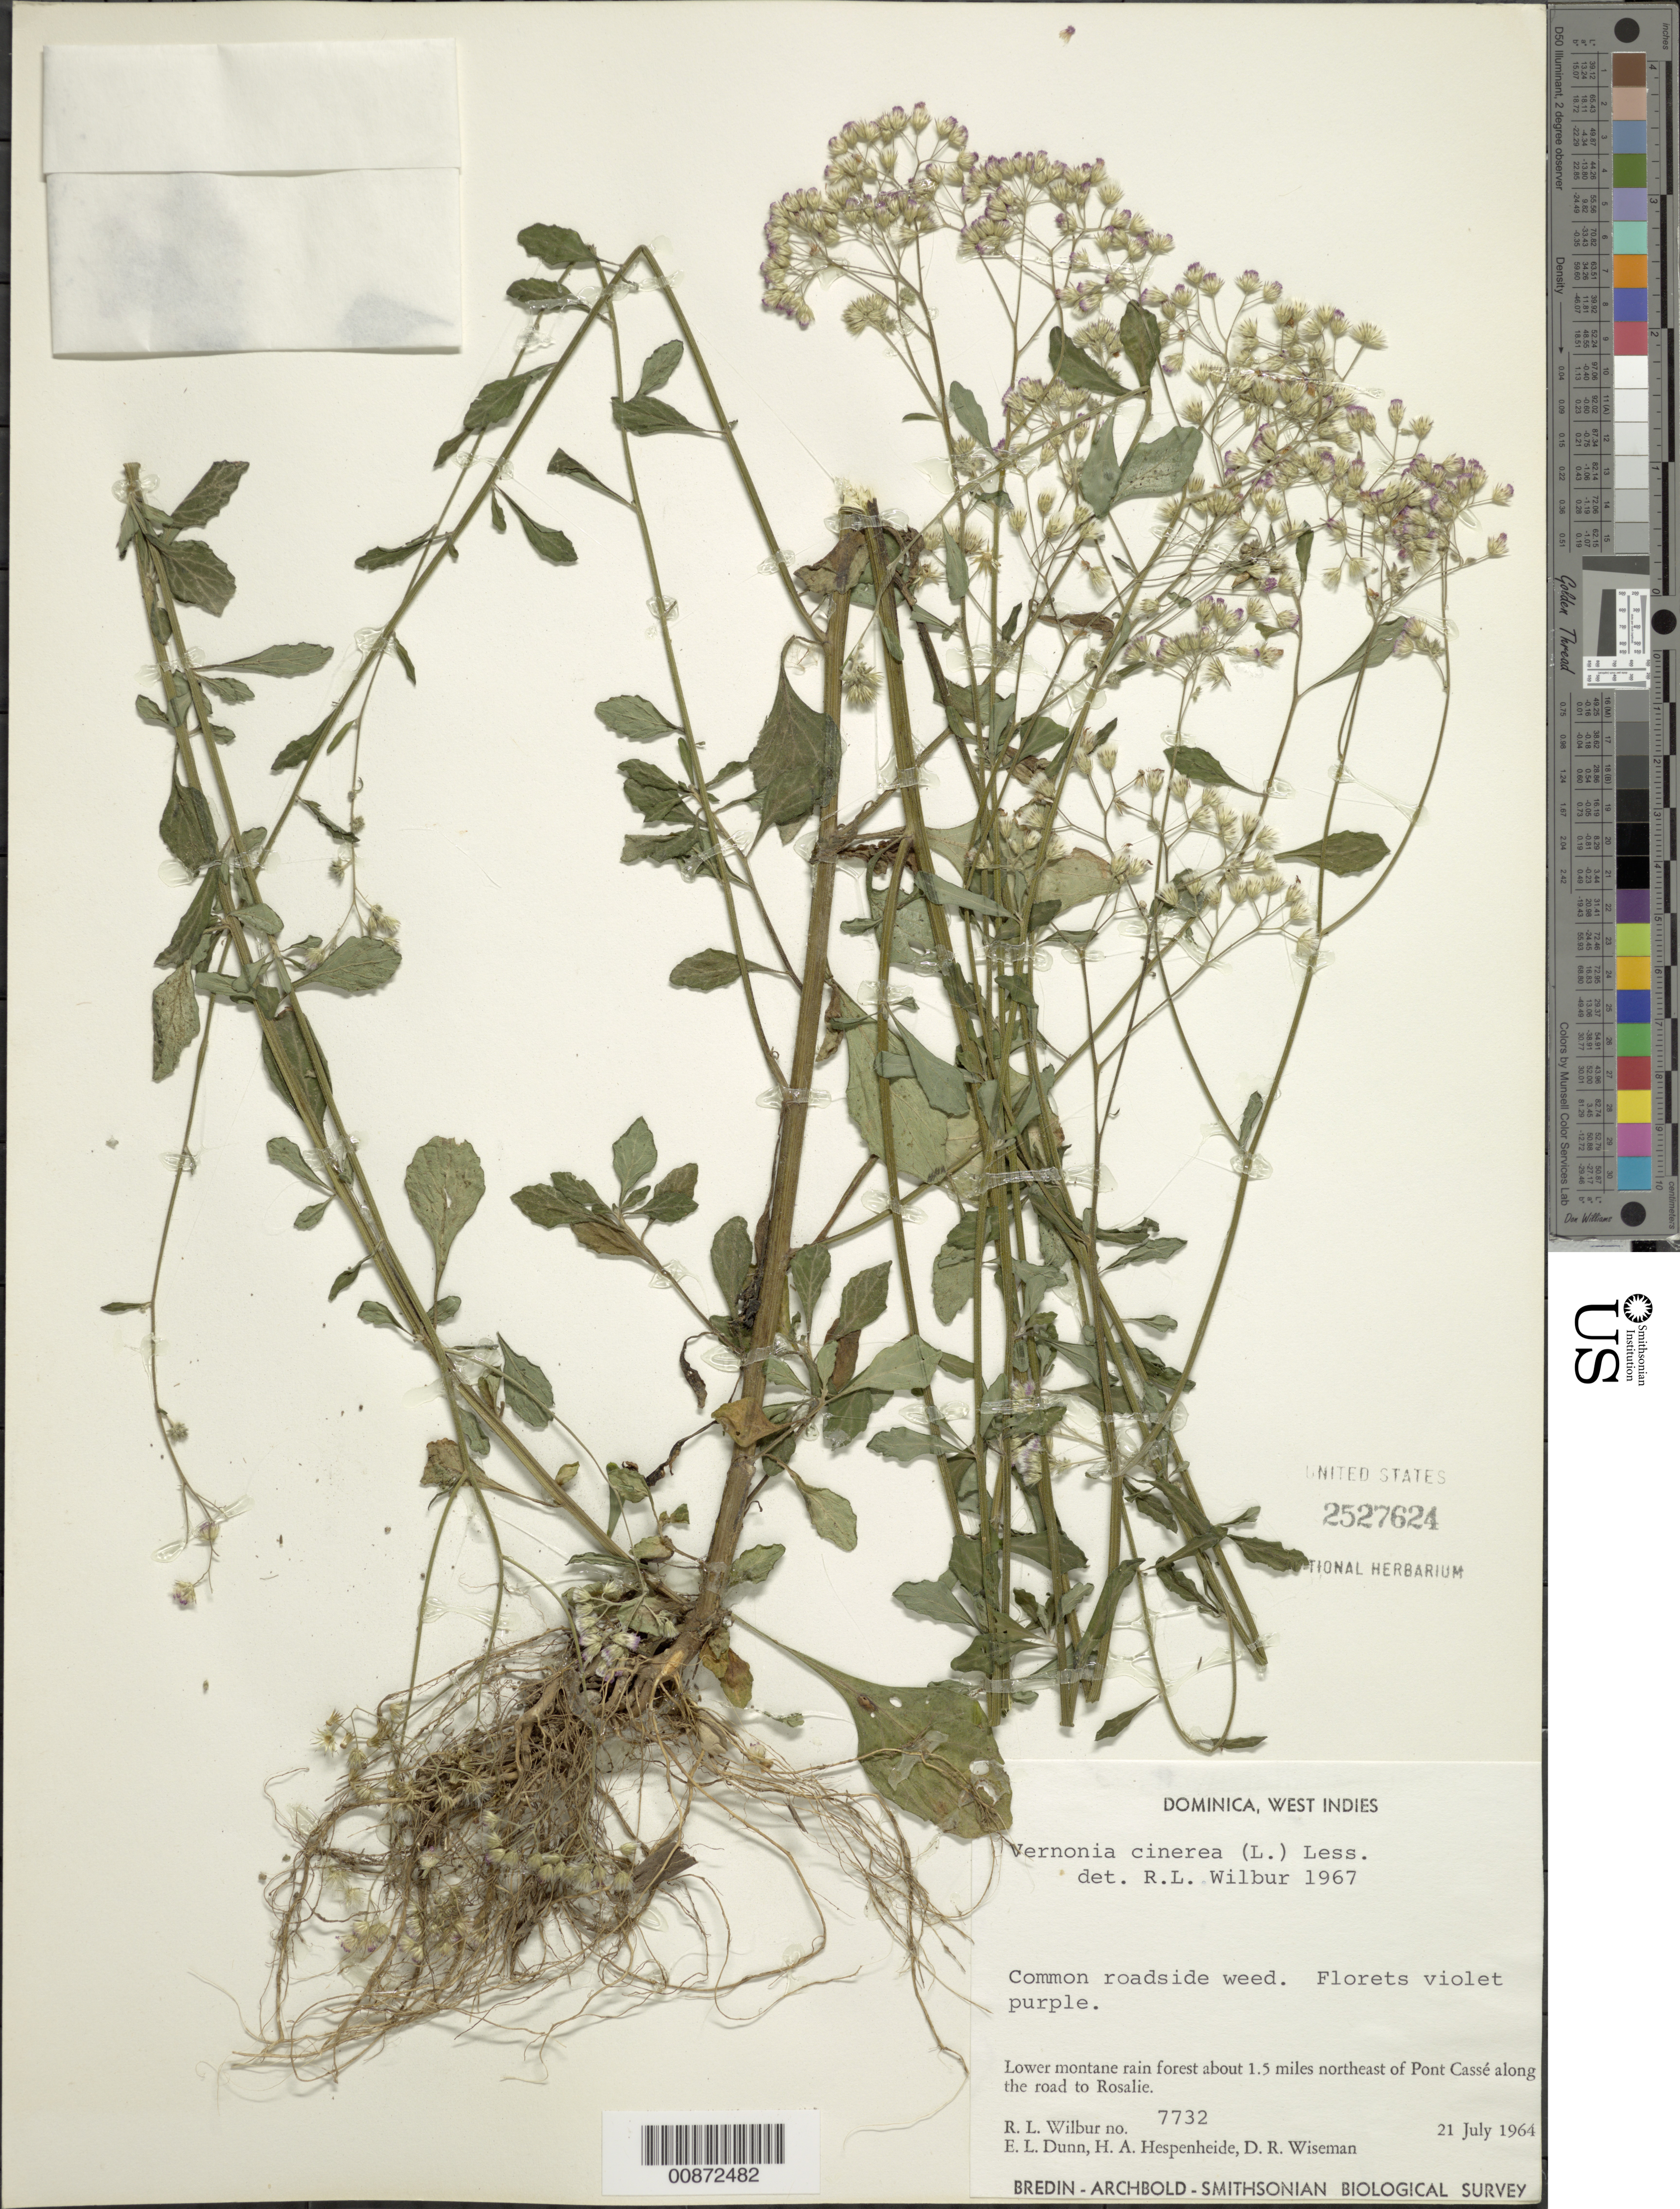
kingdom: Plantae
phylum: Tracheophyta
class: Magnoliopsida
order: Asterales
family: Asteraceae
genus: Cyanthillium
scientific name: Cyanthillium cinereum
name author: (L.) H. Rob.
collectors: R. L. Wilbur, E. Dunn, H. A. Hespenheide & D. R. Wiseman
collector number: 7732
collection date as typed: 21 Jul 1964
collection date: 1964-07-21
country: Dominica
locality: Forest about 1.5 miles northeast of Pont Cassé along the road to Rosalie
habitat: Lower montane rainforest, roadside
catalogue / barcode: US 2527624